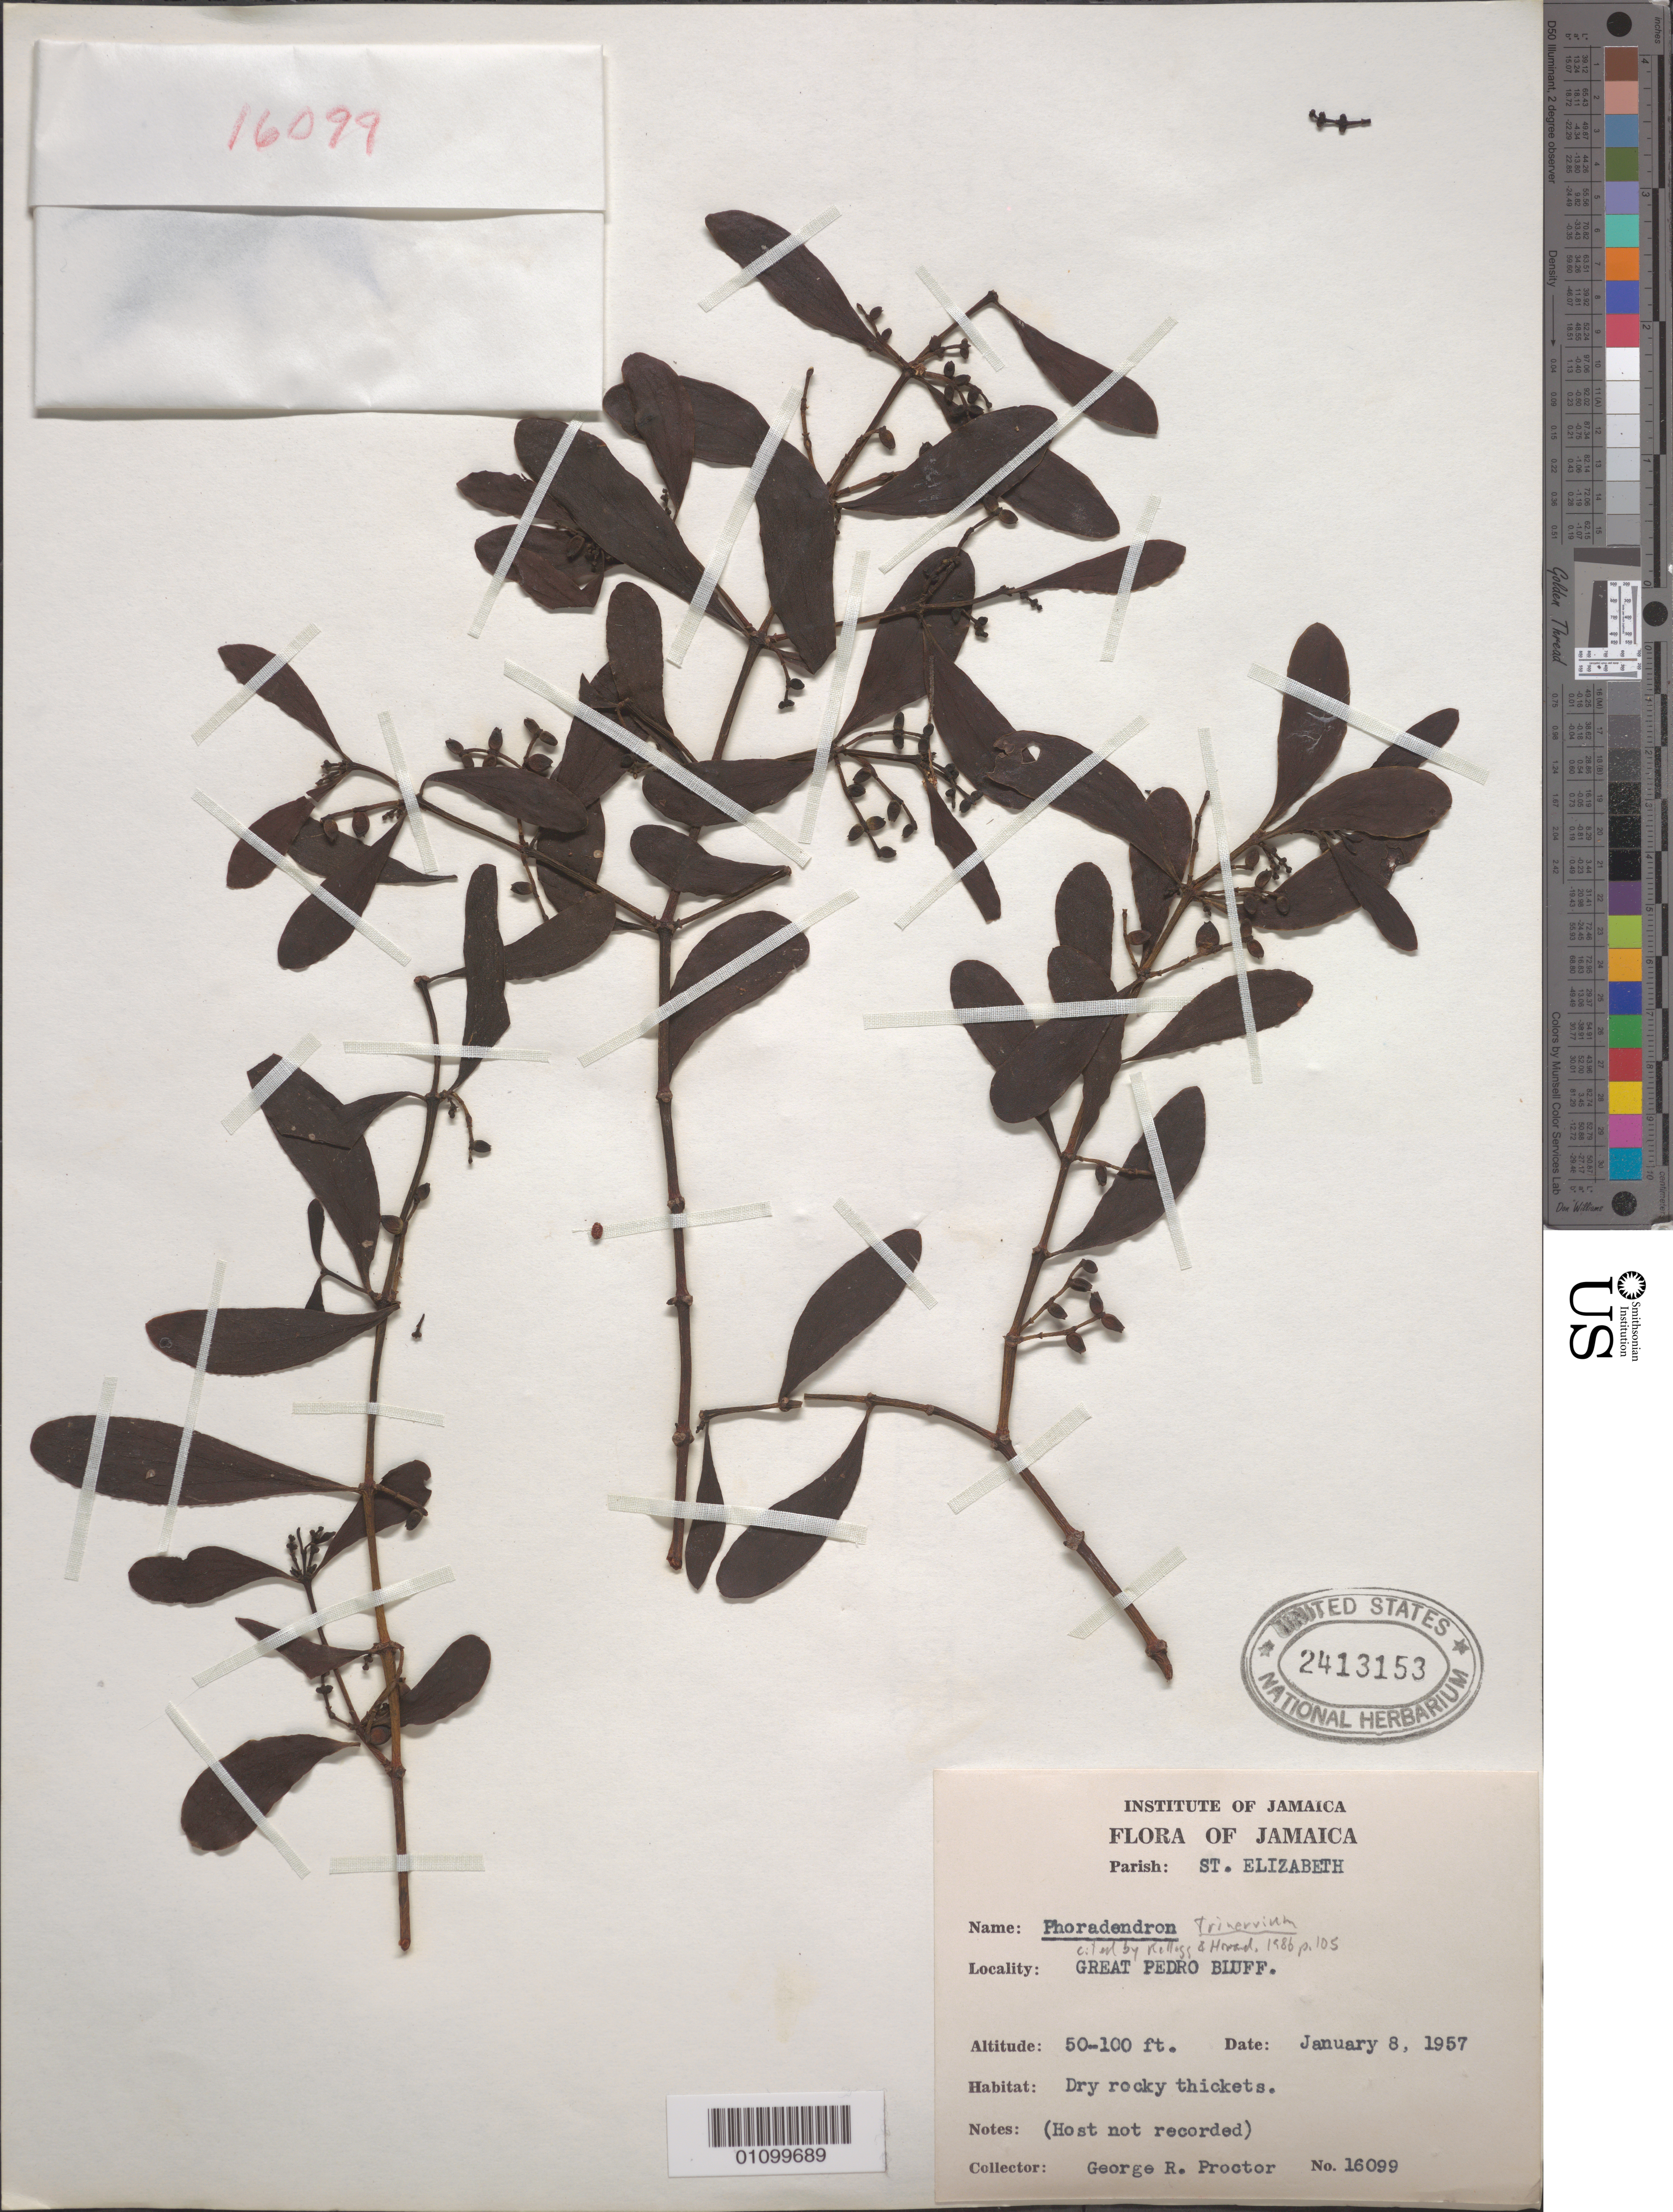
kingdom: Plantae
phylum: Tracheophyta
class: Magnoliopsida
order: Santalales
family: Viscaceae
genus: Phoradendron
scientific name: Phoradendron trinervium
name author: (Lam.) Griseb.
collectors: G. R. Proctor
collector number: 16099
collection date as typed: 08 Jan 1957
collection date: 1957-01-08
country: Jamaica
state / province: Saint Elizabeth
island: Jamaica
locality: Great Pedro Bluff.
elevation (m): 15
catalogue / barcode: US 2413153